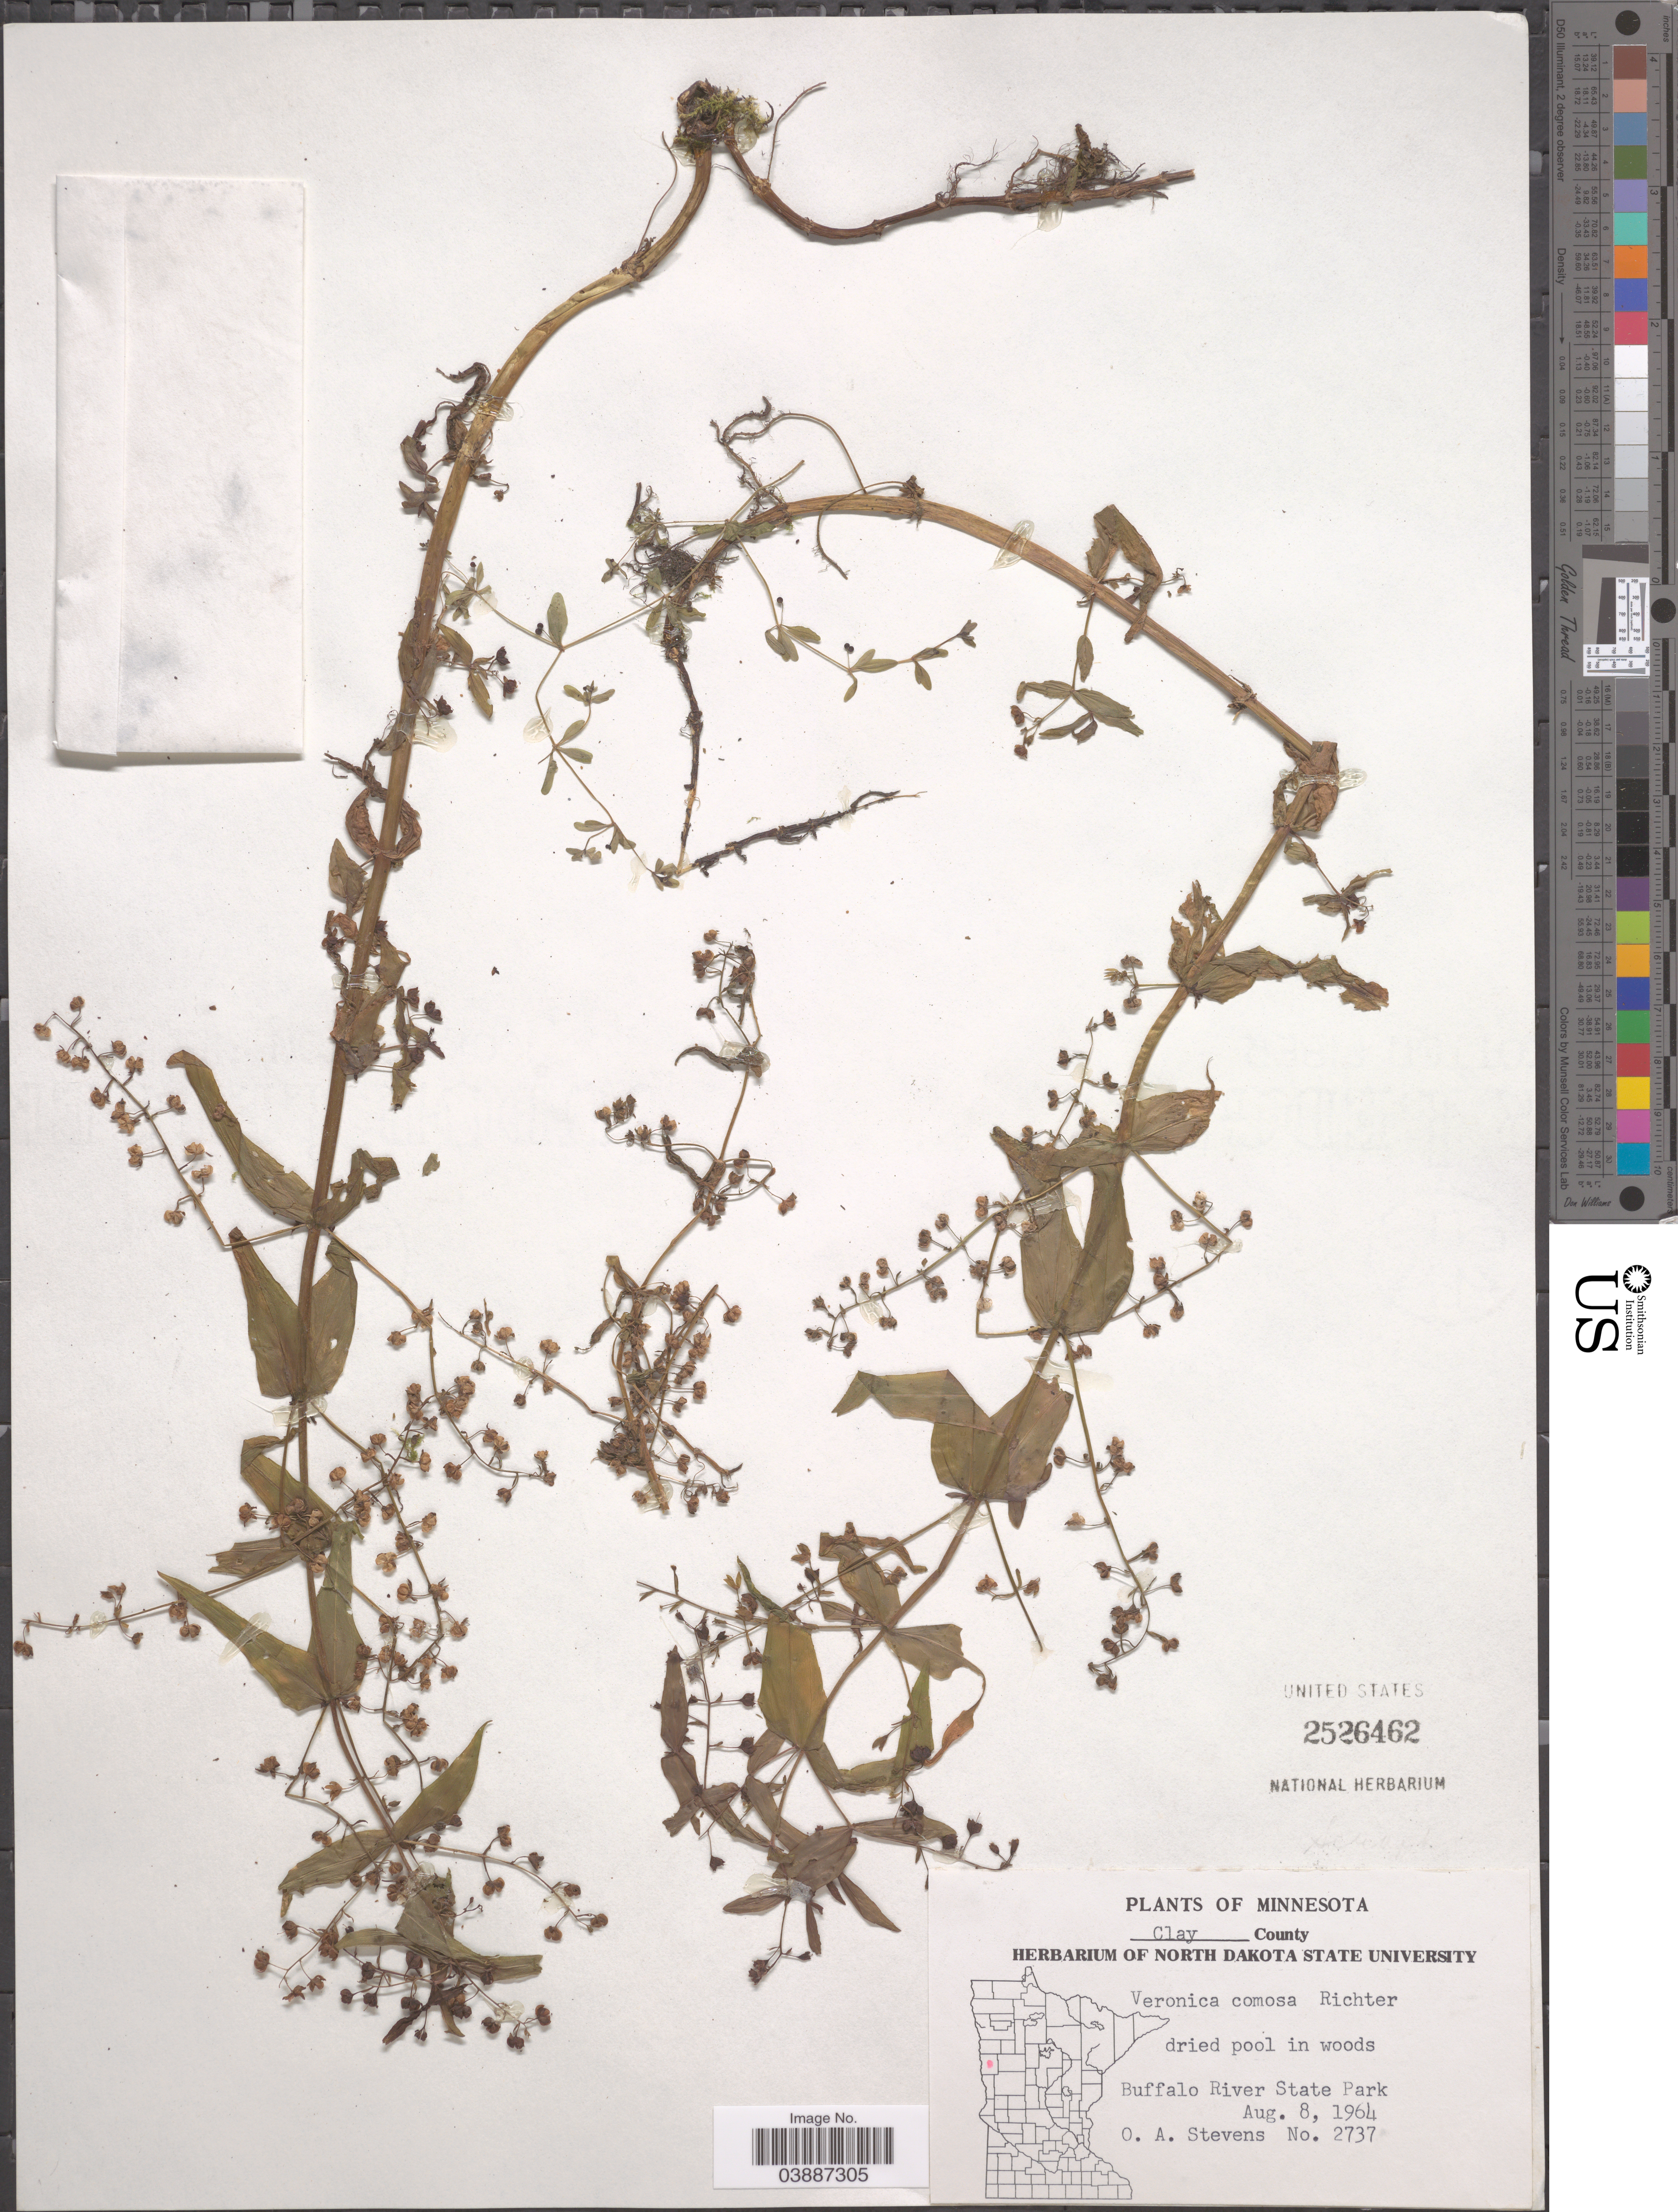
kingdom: Plantae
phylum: Tracheophyta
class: Magnoliopsida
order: Lamiales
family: Plantaginaceae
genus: Veronica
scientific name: Veronica comosa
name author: Richt.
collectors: O. A. Stevens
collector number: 2737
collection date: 1964-08-08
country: United States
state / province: Minnesota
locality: Clay County. Buffalo River State Park.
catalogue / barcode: US 2526462